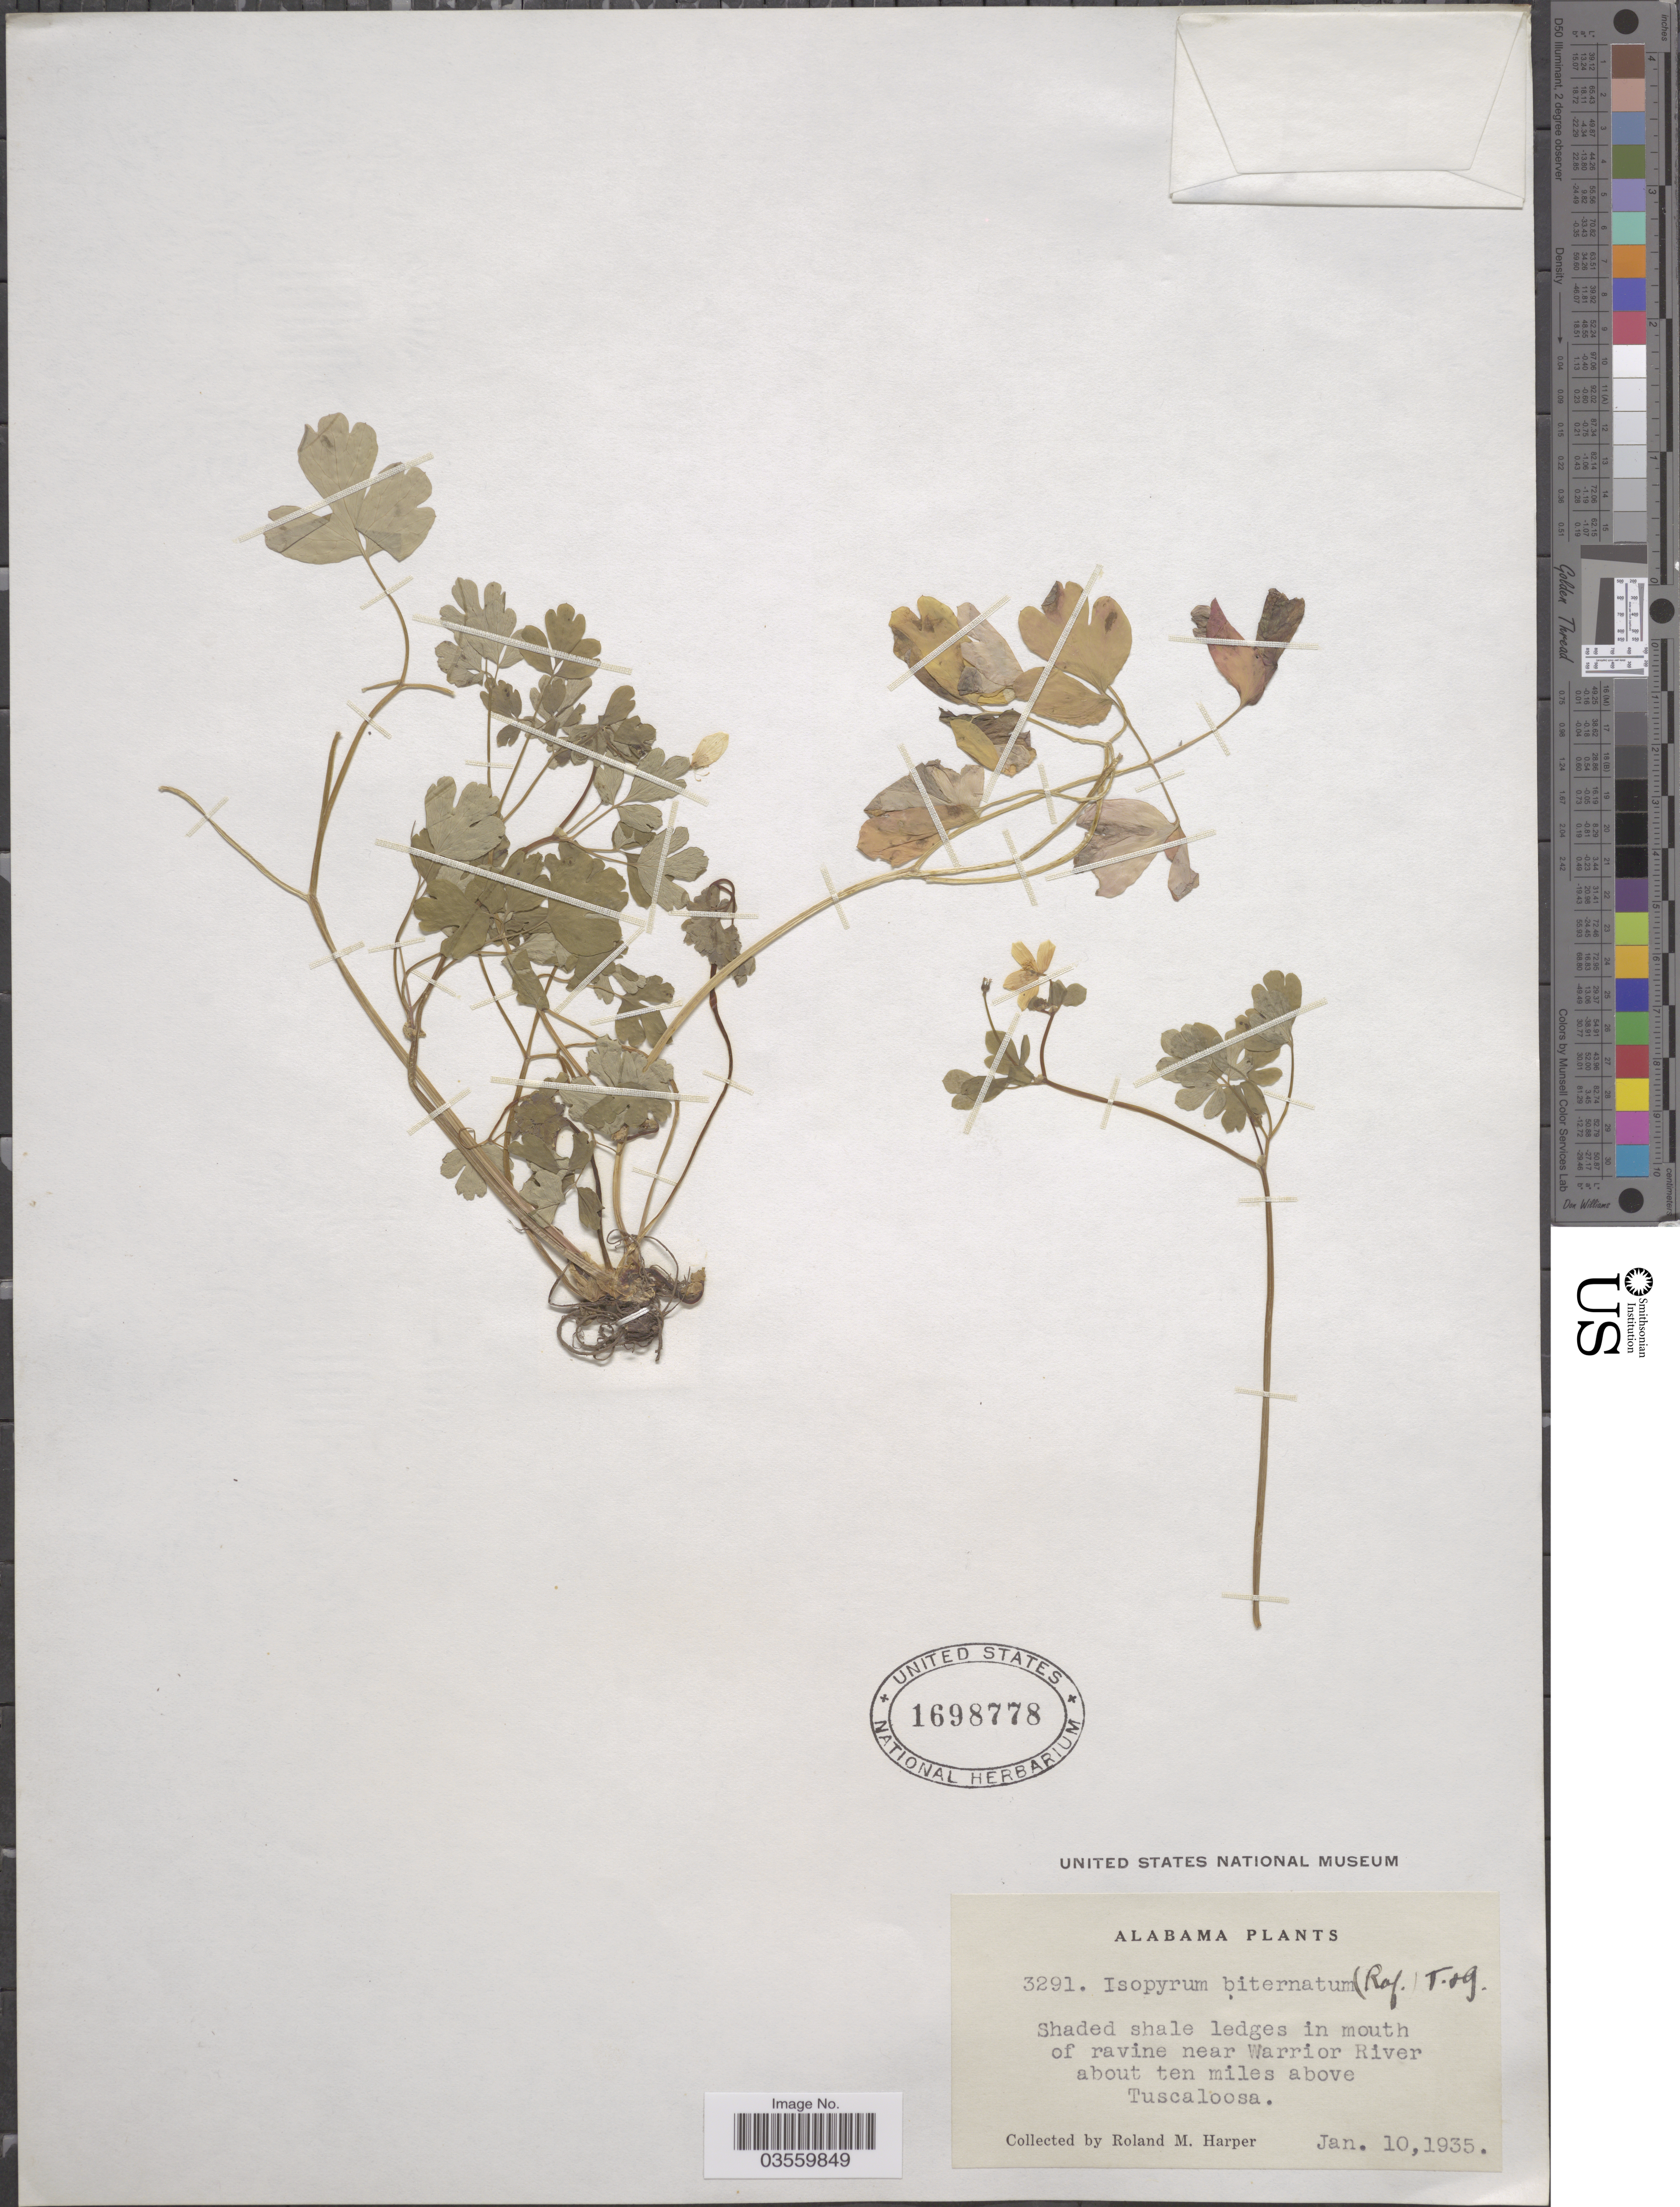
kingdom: Plantae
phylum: Tracheophyta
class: Magnoliopsida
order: Ranunculales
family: Ranunculaceae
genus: Enemion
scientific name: Enemion biternatum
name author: (Torr. & A. Gray) Raf.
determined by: Strong, Mark T., (BOT), Smithsonian Institution - National Museum of Natural History (UNITED STATES)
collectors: R. M. Harper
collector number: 3291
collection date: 1935-01-10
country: United States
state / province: Alabama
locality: Near Warrior River about ten miles above Tuscaloosa.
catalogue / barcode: US 1698778